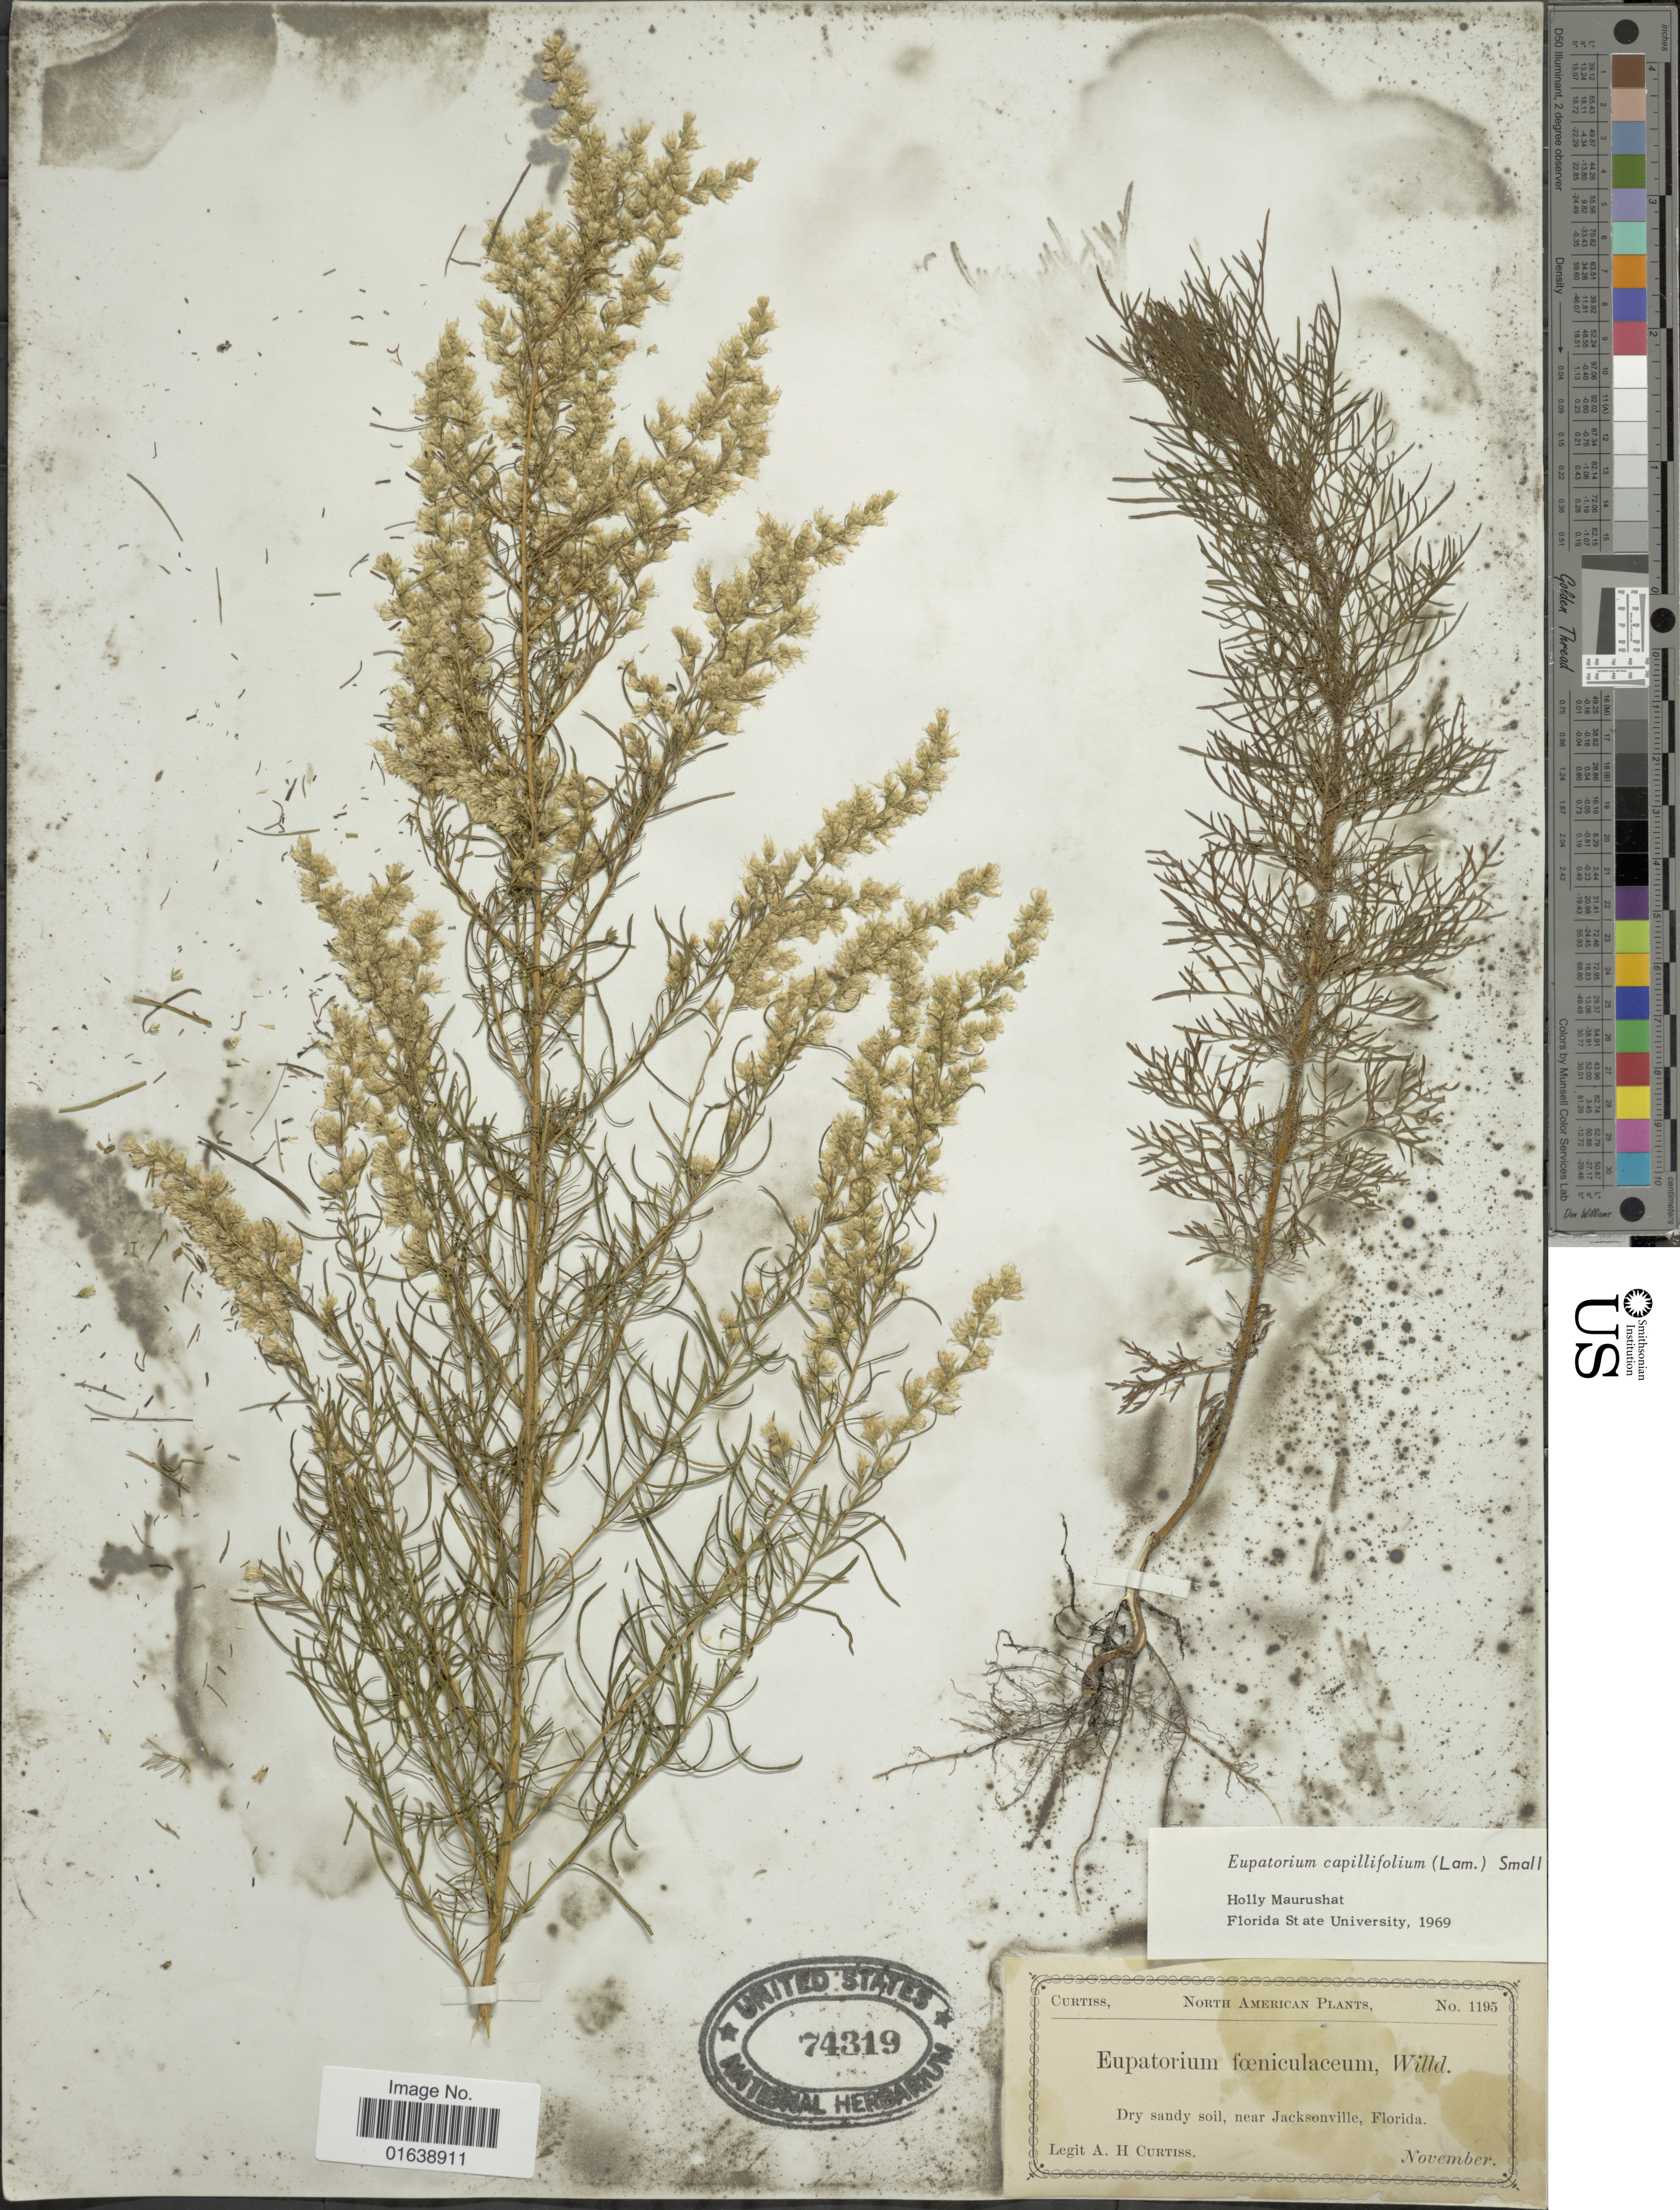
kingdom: Plantae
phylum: Tracheophyta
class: Magnoliopsida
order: Asterales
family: Asteraceae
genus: Eupatorium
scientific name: Eupatorium capillifolium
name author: (Lam.) Small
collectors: A. H. Curtiss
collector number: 1195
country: United States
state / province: Florida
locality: Dry sandy soil, near Jacksonsville, Florida.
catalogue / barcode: US 74319